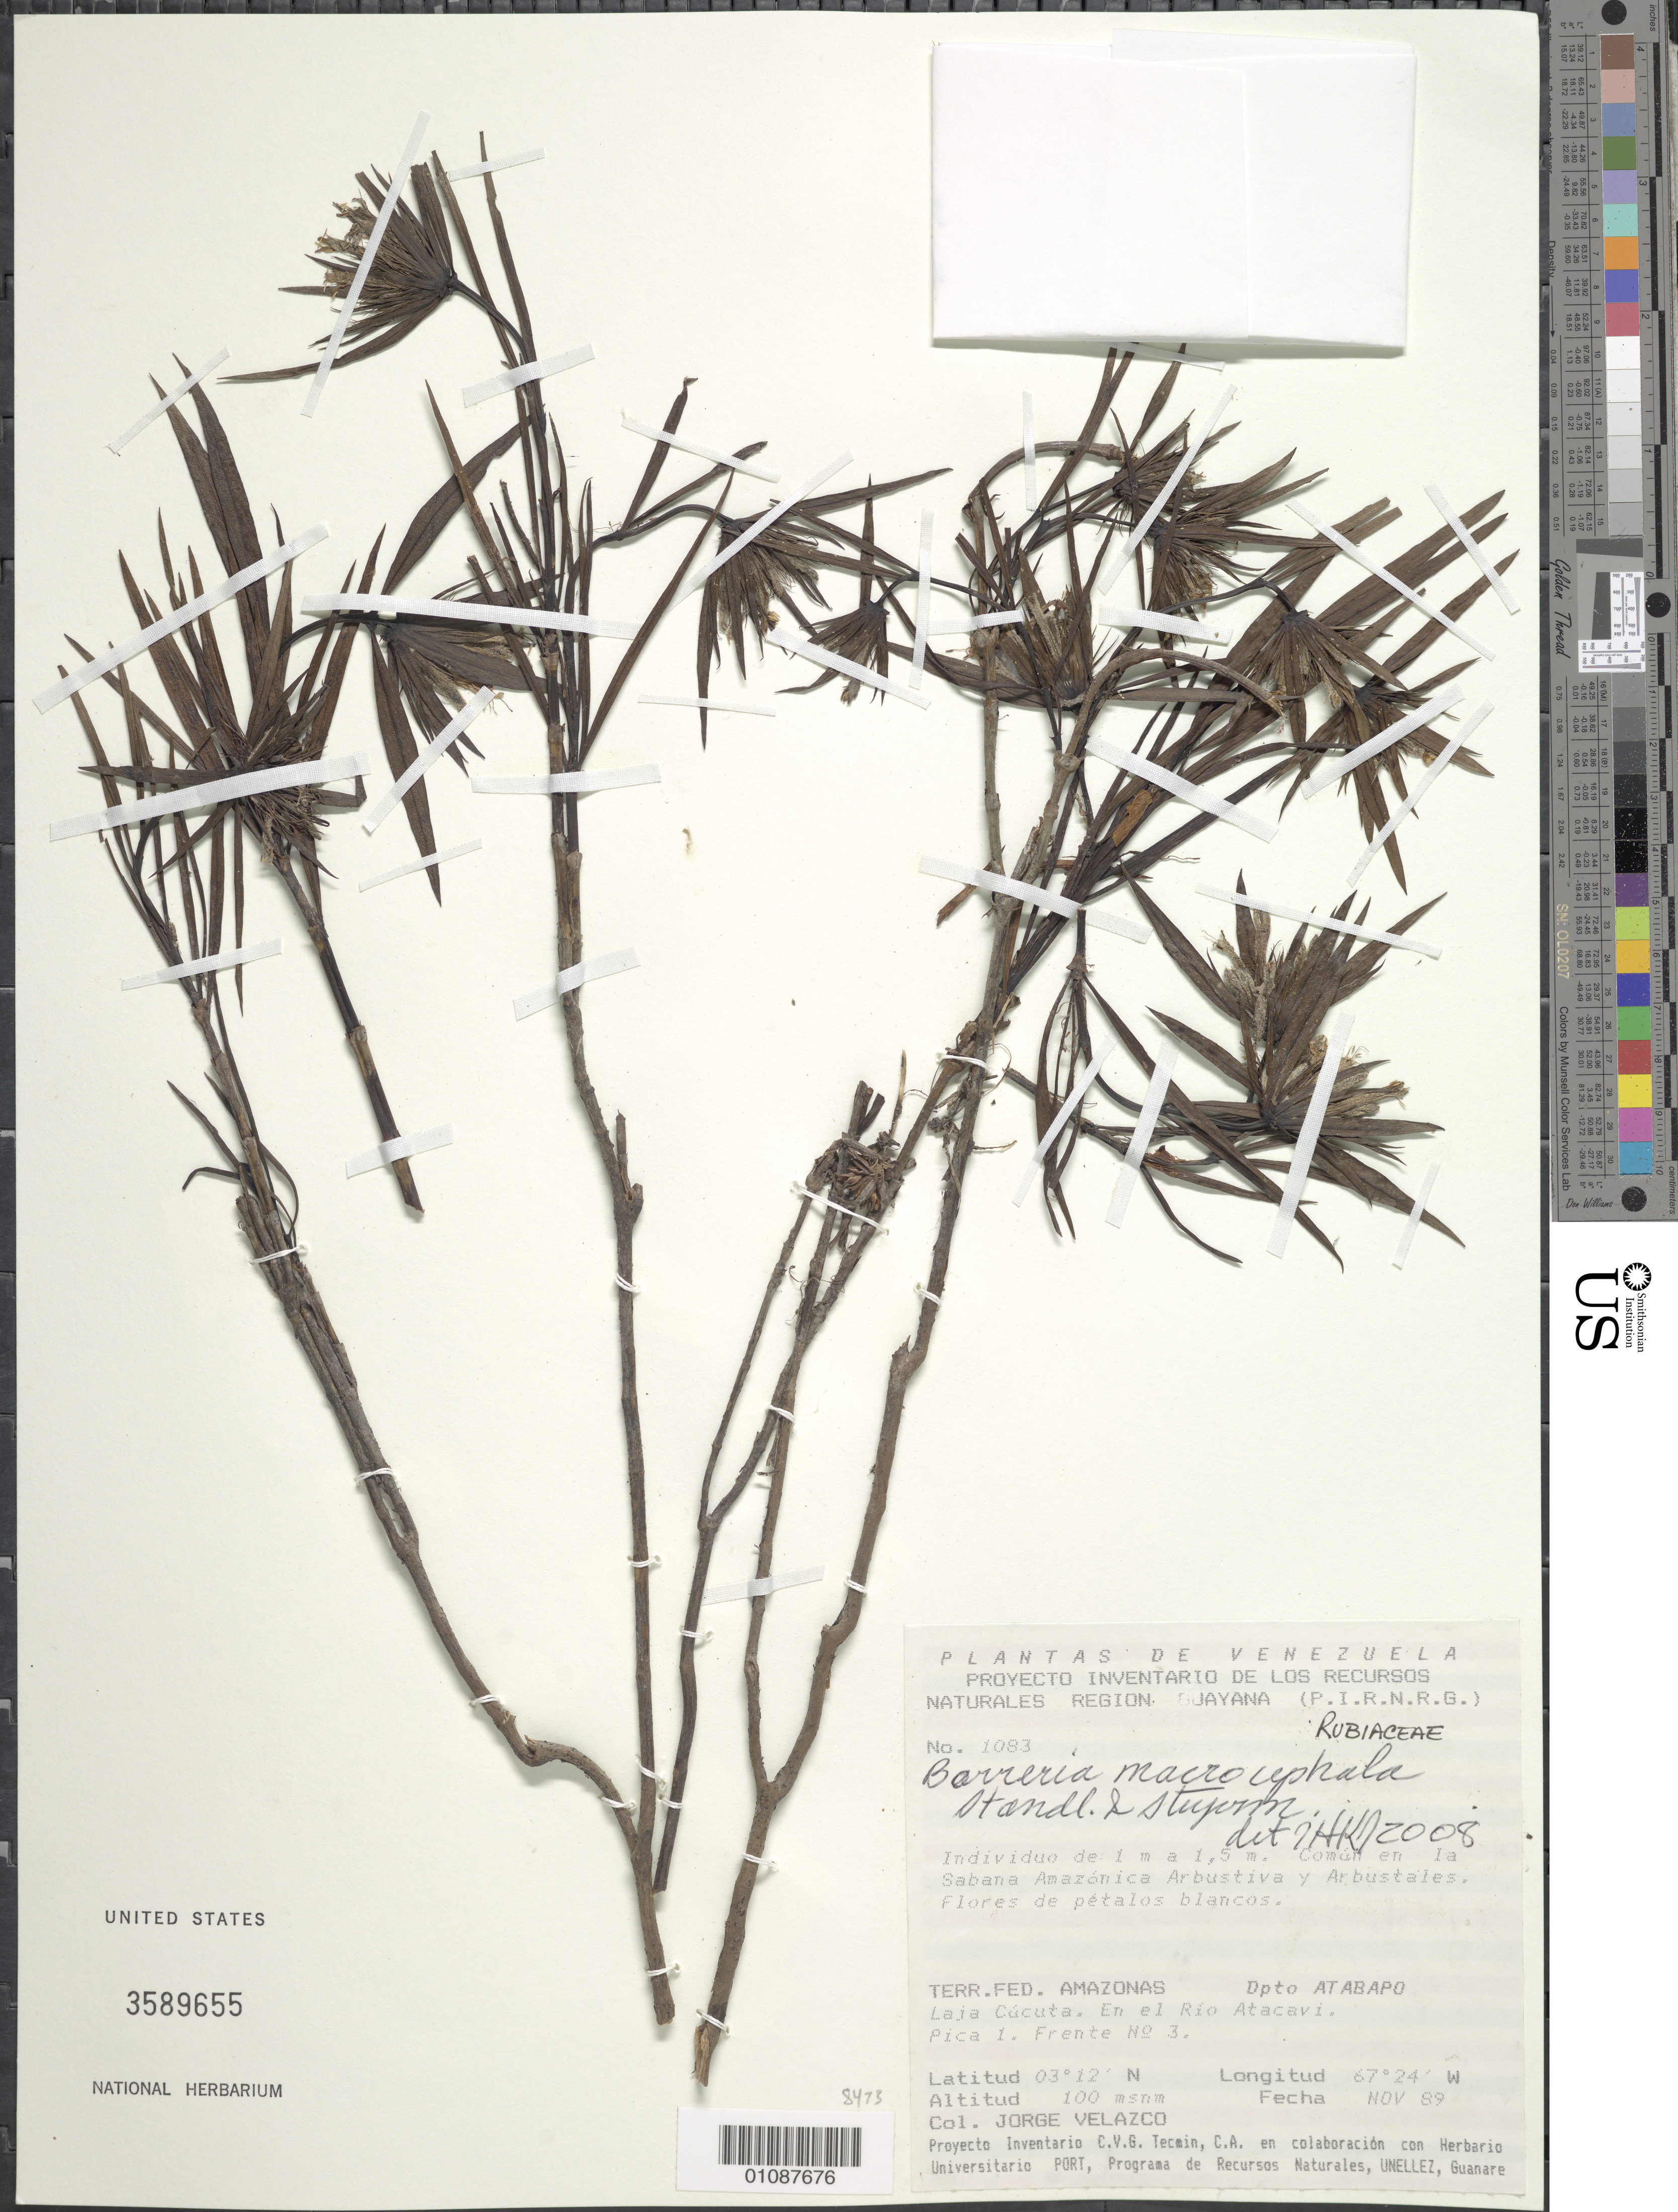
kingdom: Plantae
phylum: Tracheophyta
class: Magnoliopsida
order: Gentianales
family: Rubiaceae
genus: Borreria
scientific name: Borreria macrocephala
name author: Standl. & Steyerm.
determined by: Kirkbride, J. H.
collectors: J. Velazco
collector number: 1083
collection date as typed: Nov-89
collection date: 1989-11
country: Venezuela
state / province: Amazonas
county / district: Atabapo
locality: Laja Cúcuta. En el Rio Atacavi. Pica 1. Frente No. 3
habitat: Sabana Amazonica arbustiva y arbustales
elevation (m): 100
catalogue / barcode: US 3589655